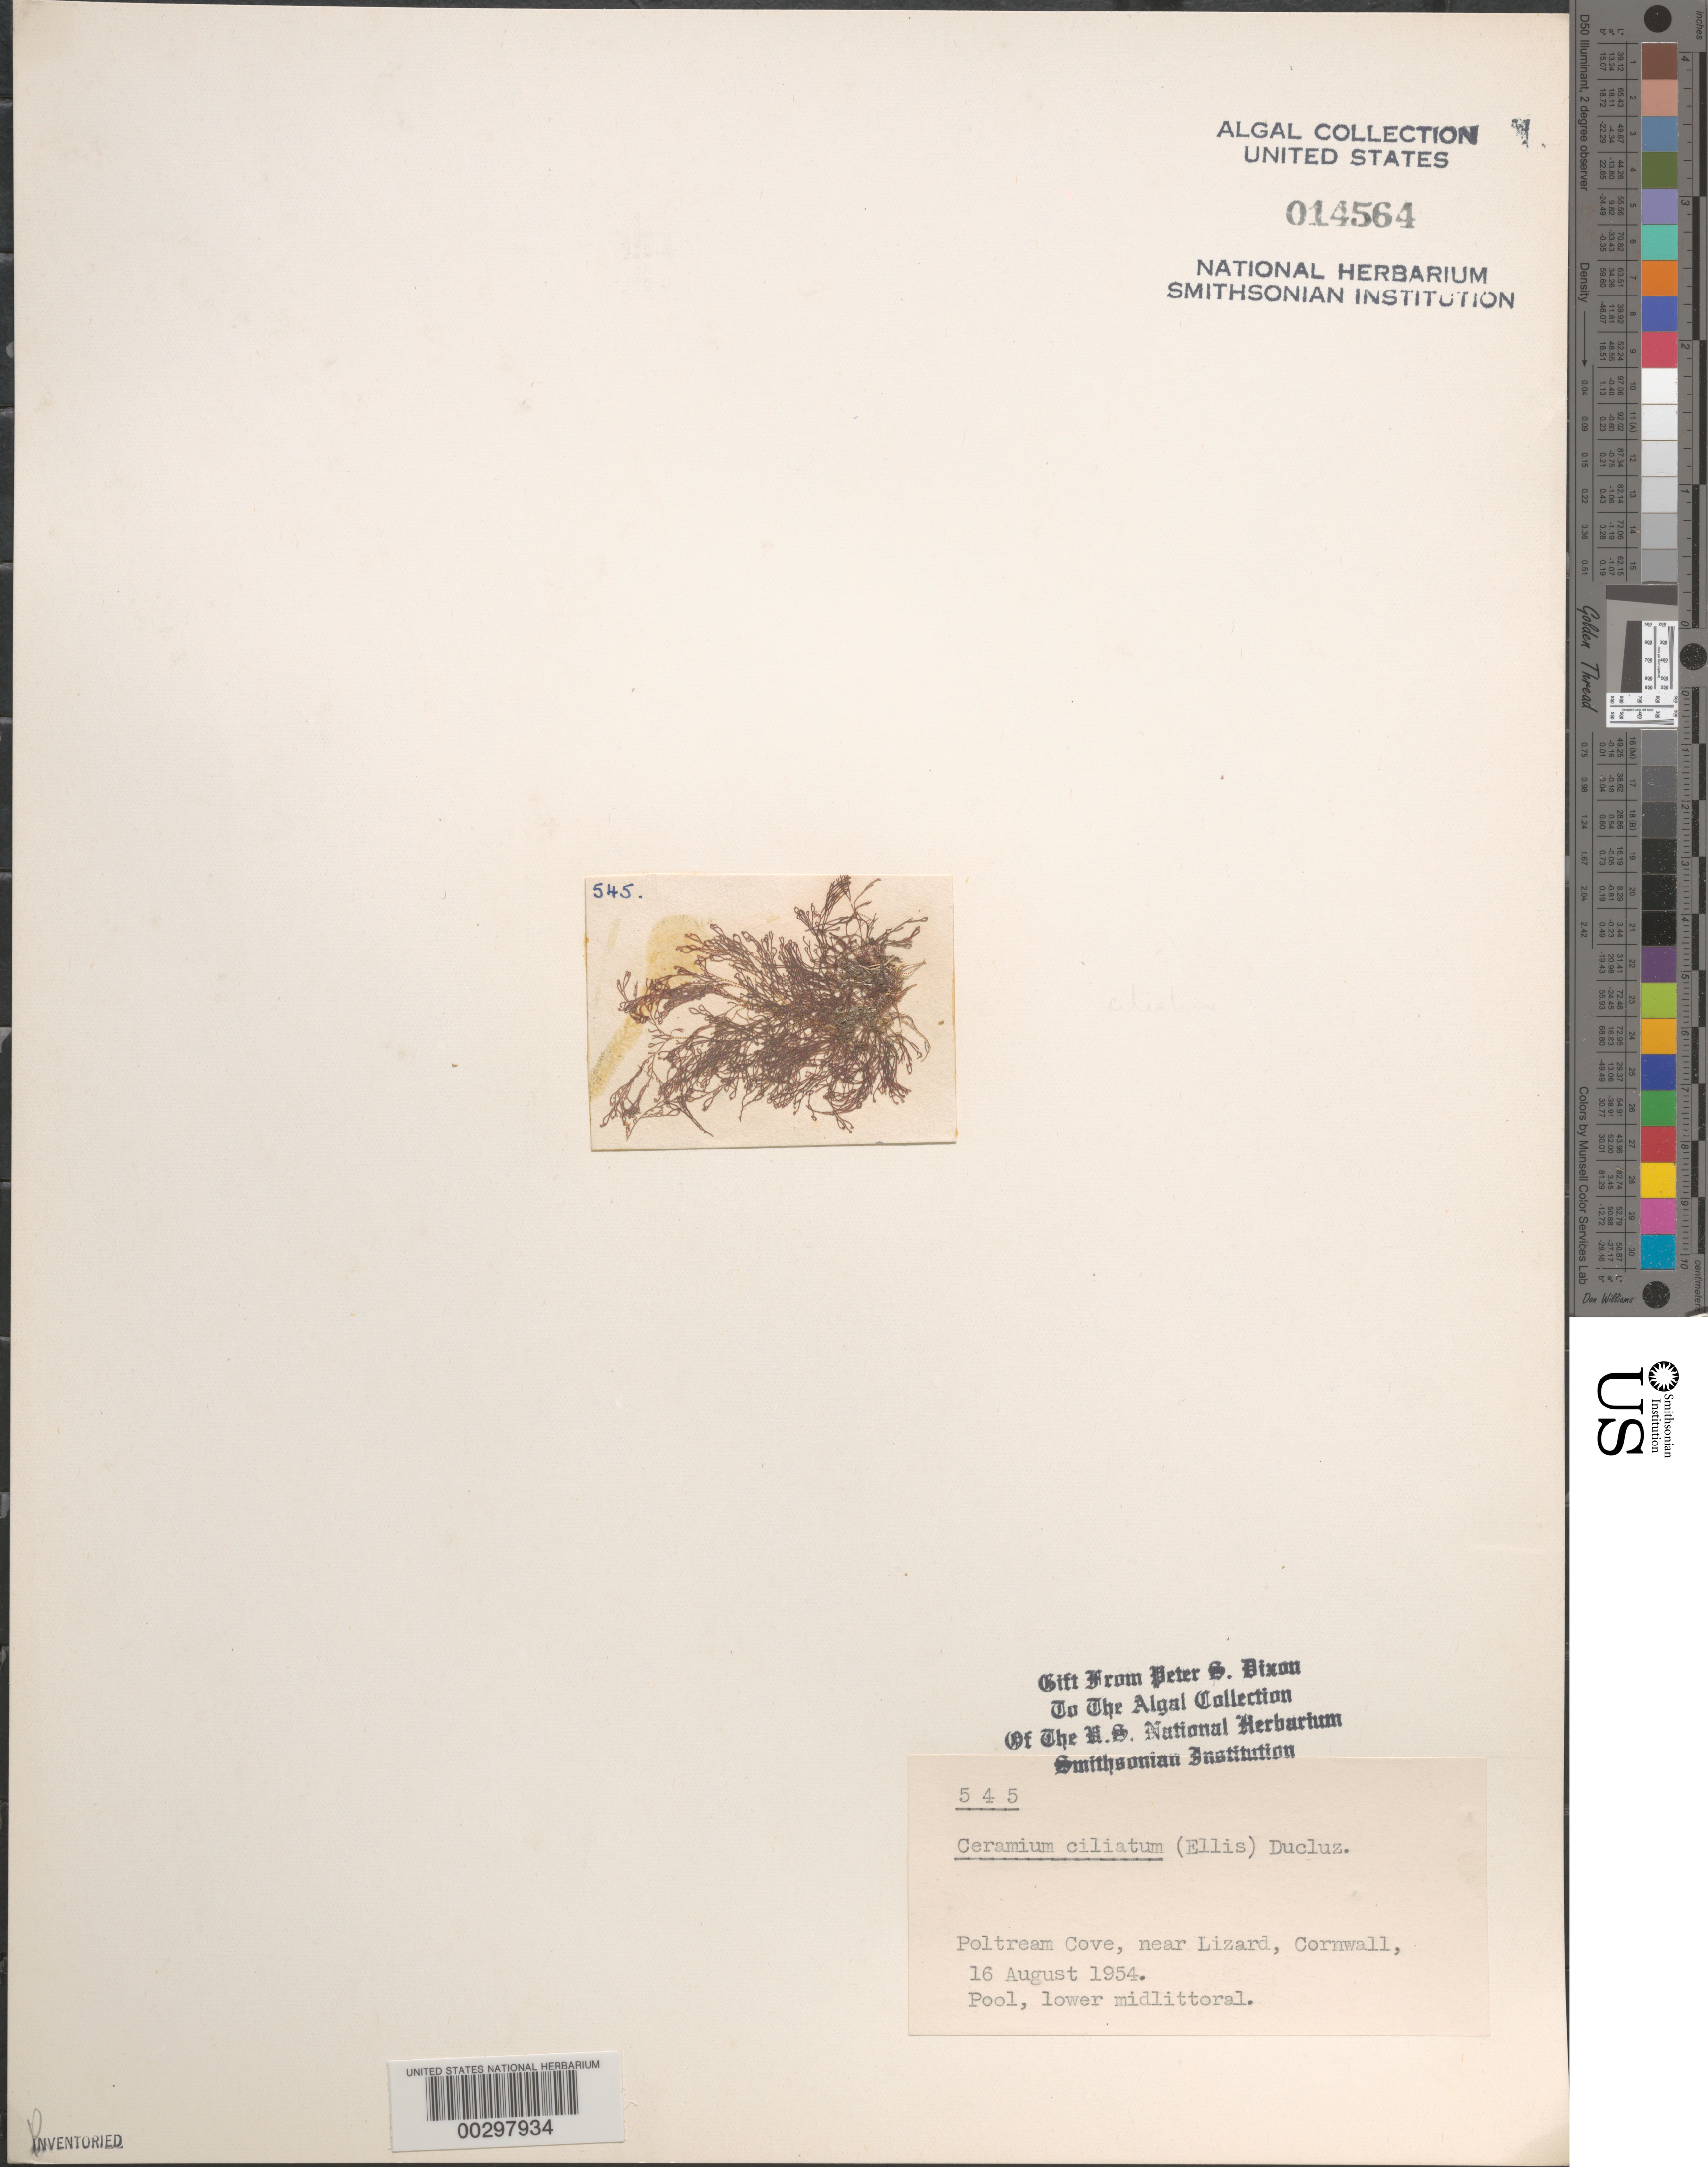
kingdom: Plantae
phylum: Rhodophyta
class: Florideophyceae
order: Ceramiales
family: Ceramiaceae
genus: Ceramium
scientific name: Ceramium ciliatum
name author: (J. Ellis) Ducluzeau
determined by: Dixon, P. S.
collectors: P. S. Dixon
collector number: PSD 545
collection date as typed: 16 Aug 1954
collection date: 1954-08-16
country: United Kingdom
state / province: England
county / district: Cornwall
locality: Poltream Cove, near Lizard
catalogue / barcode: US 14564